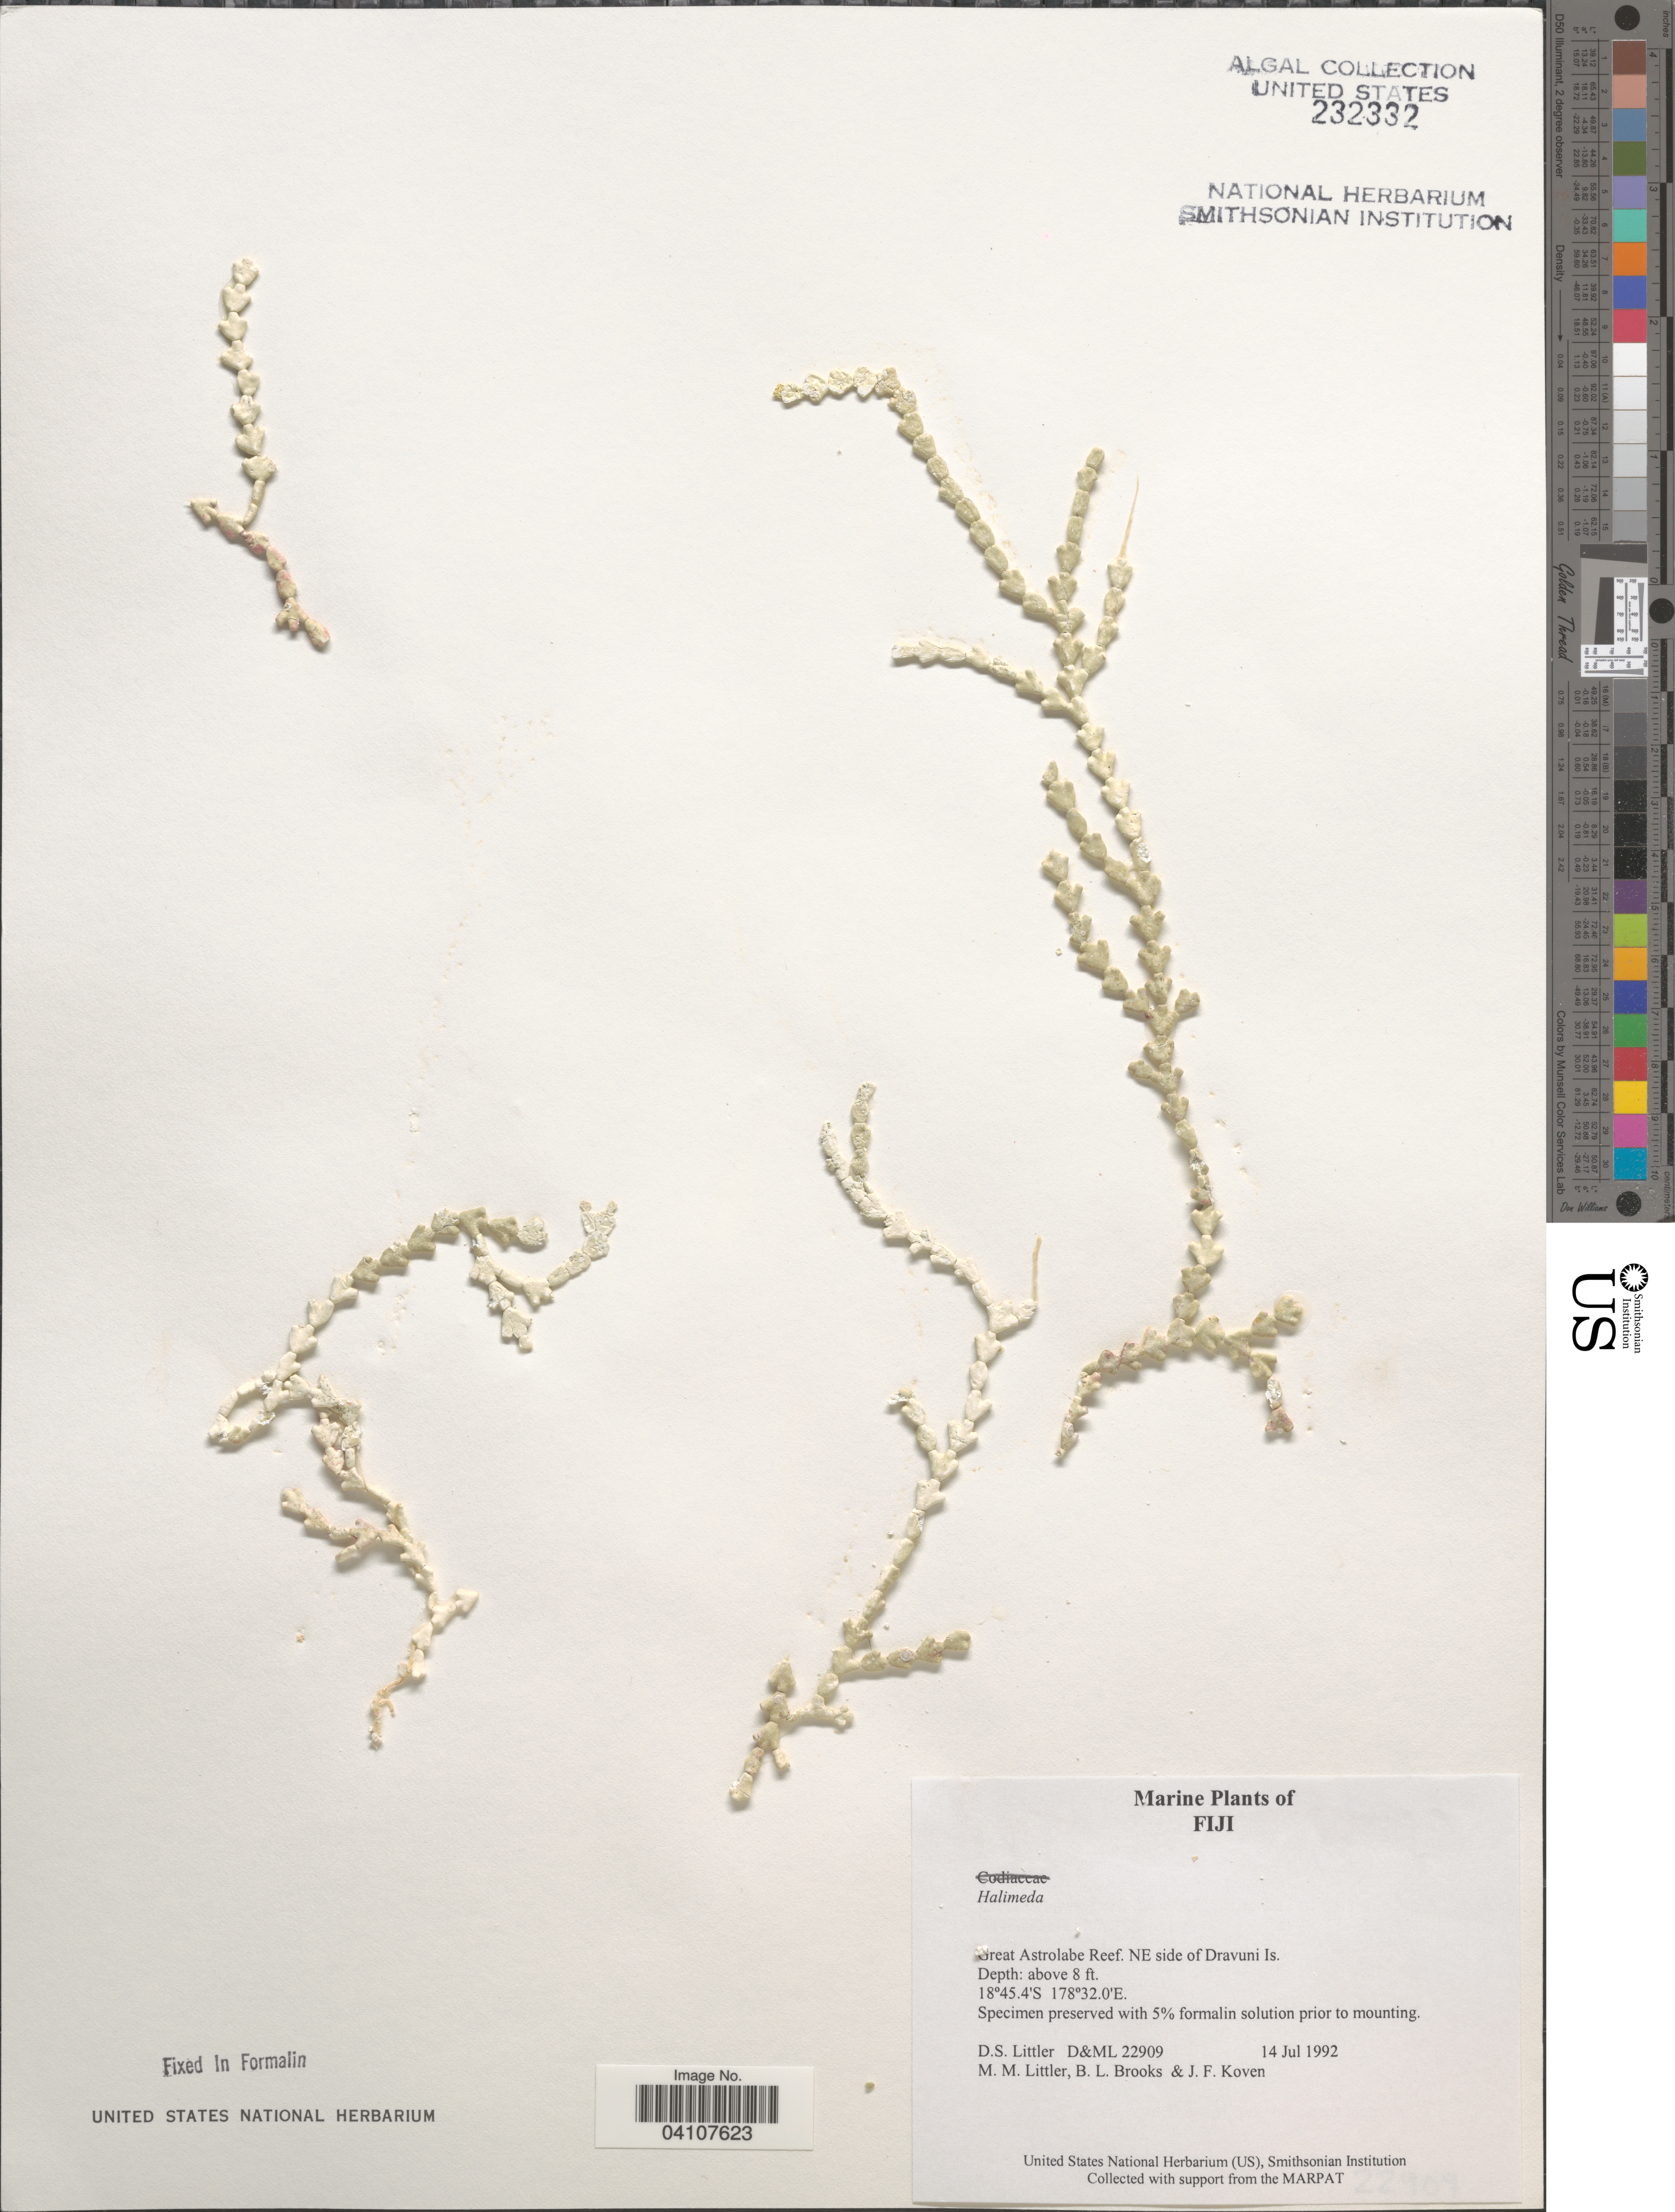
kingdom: Plantae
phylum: Chlorophyta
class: Ulvophyceae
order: Bryopsidales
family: Halimedaceae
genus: Halimeda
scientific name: Halimeda sp.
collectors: D. S. Littler, B. Brooks & J. Koven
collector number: D&ML22909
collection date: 1992-07-14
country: Fiji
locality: Great Astrolabe Reef. NE side of Dravuni Is.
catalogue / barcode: US 232332